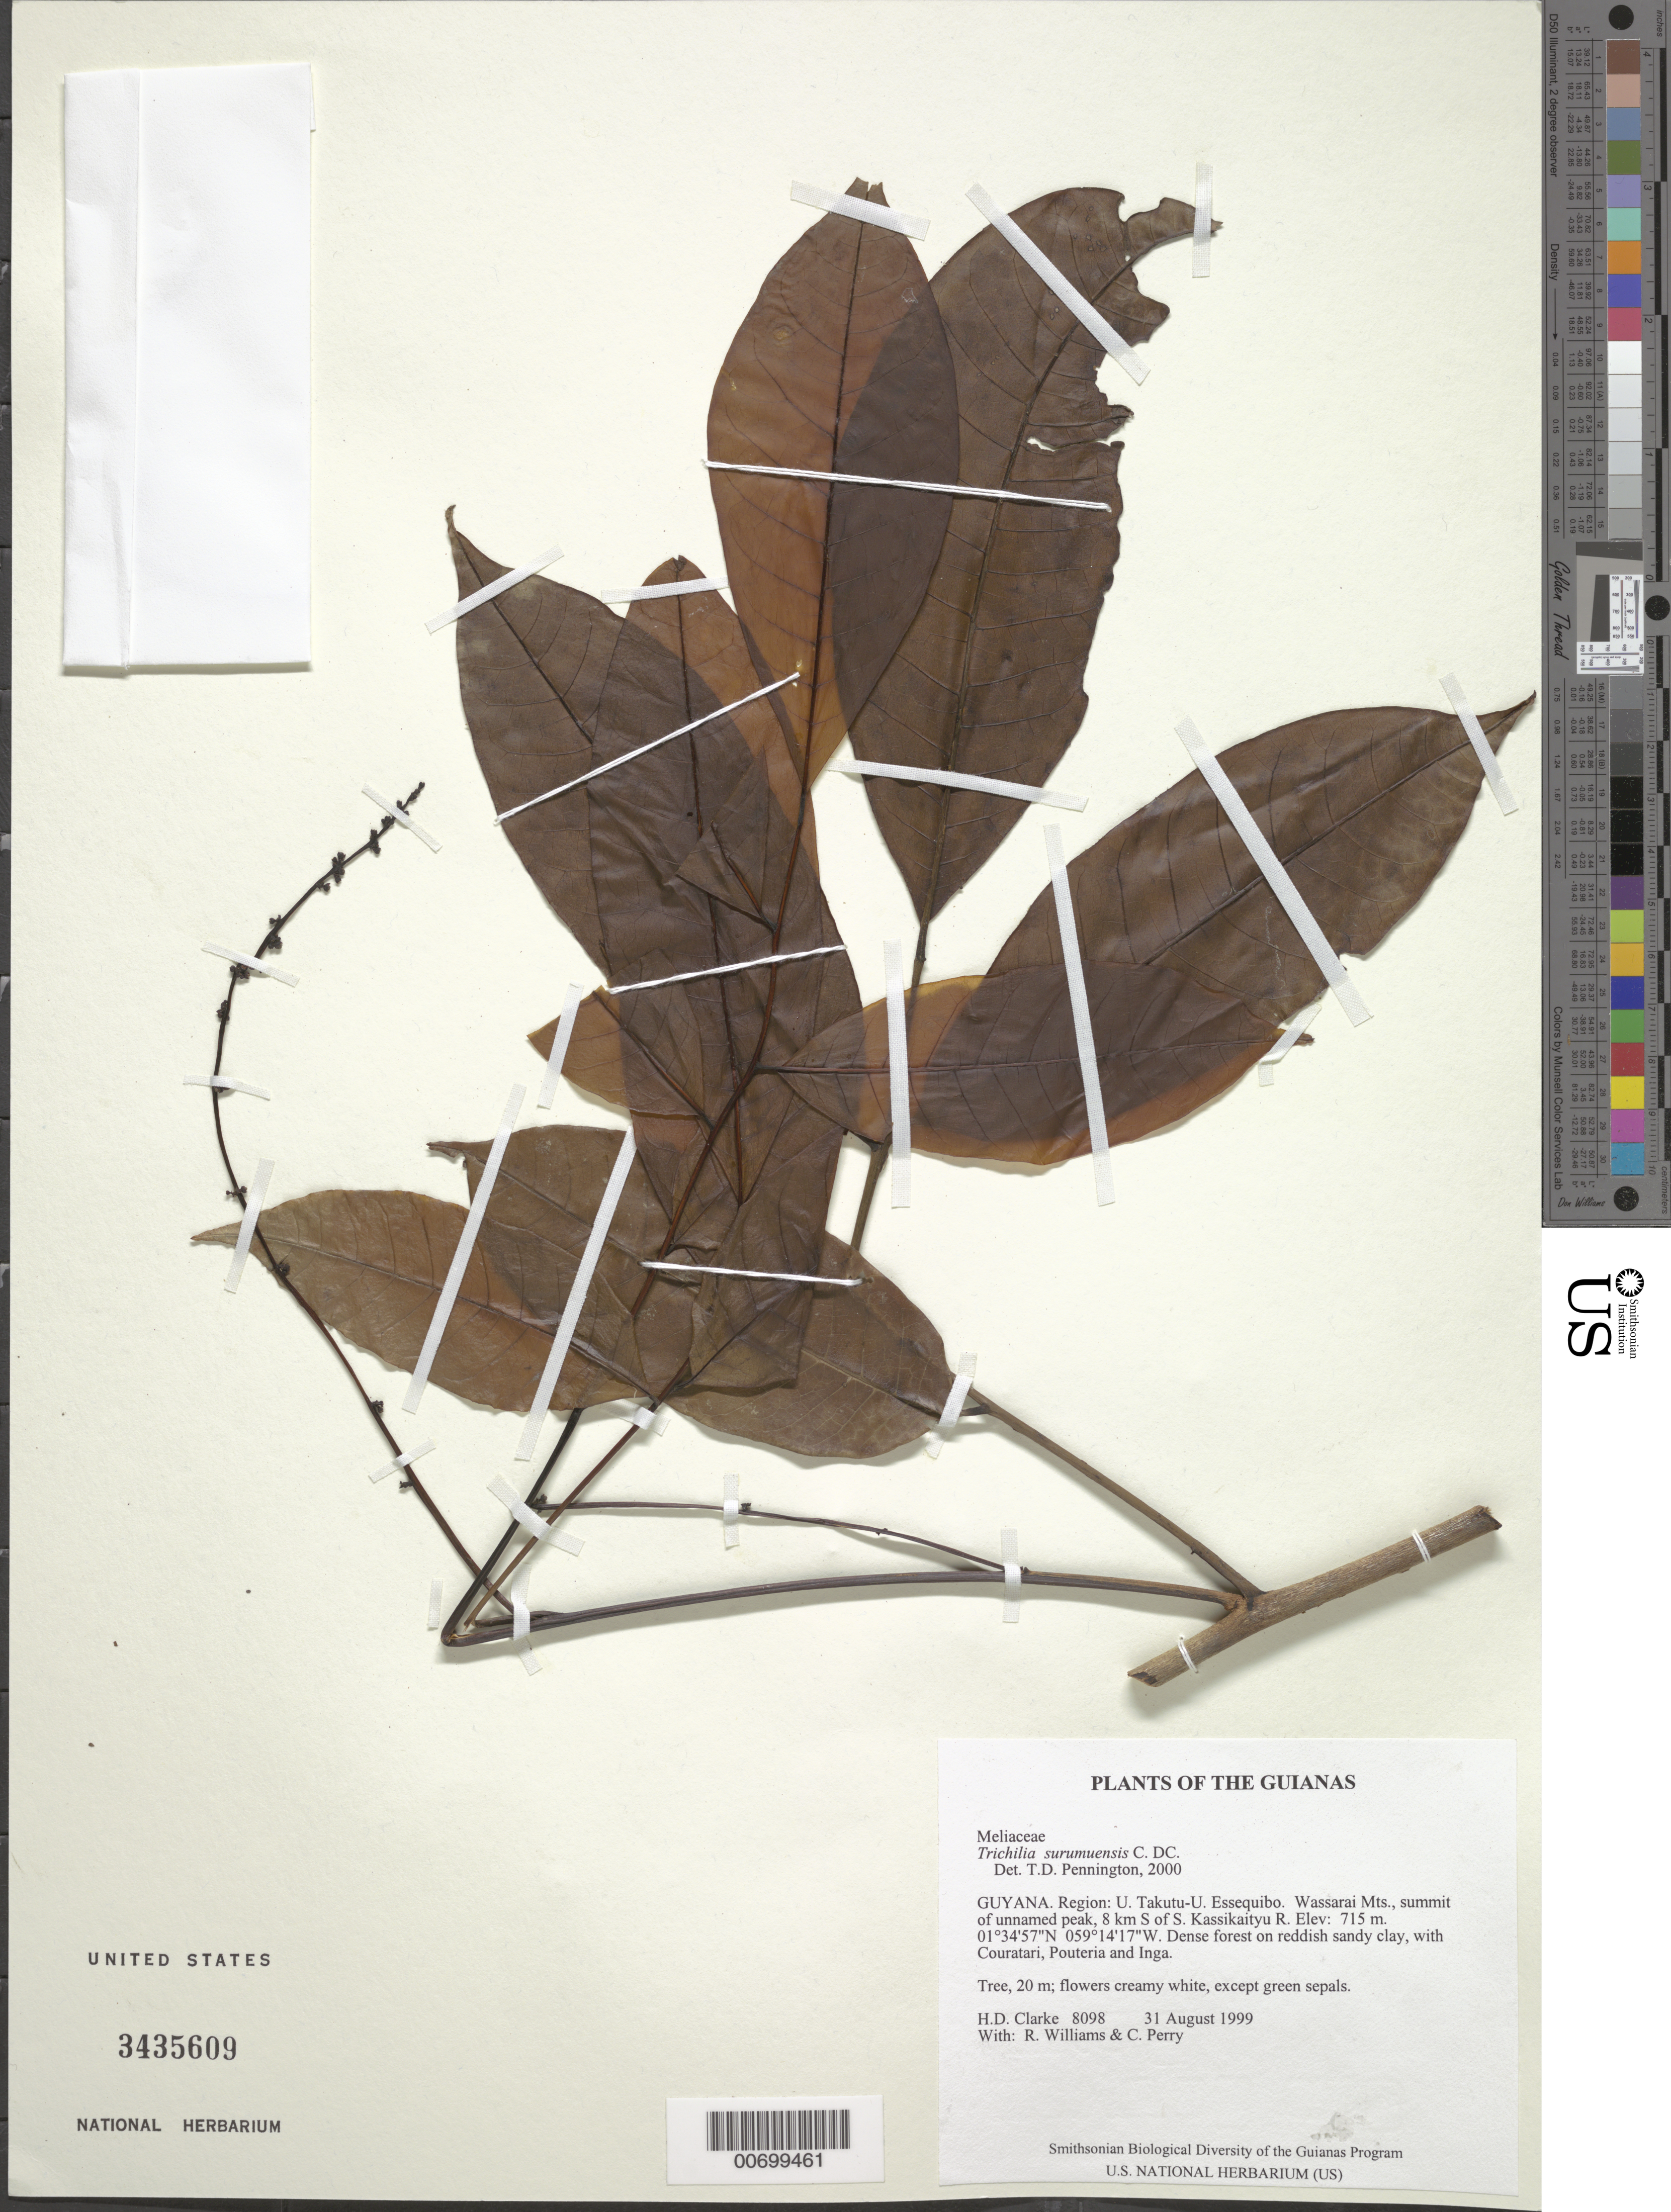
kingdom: Plantae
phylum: Tracheophyta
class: Magnoliopsida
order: Sapindales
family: Meliaceae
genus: Trichilia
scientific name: Trichilia surumuensis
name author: C. DC.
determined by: Pennington, T. D., (K)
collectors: H. D. Clarke, R. Williams & C. Perry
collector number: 8098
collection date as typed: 31 August 1999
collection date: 1999-08-31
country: Guyana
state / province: U. Takutu-U. Essequibo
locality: Wassarai Mts., summit of unnamed peak, 8 km S of S. Kassikaityu R.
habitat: Dense forest on reddish sandy clay, with Couratari, Pouteria and Inga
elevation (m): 715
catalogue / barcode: US 3435609